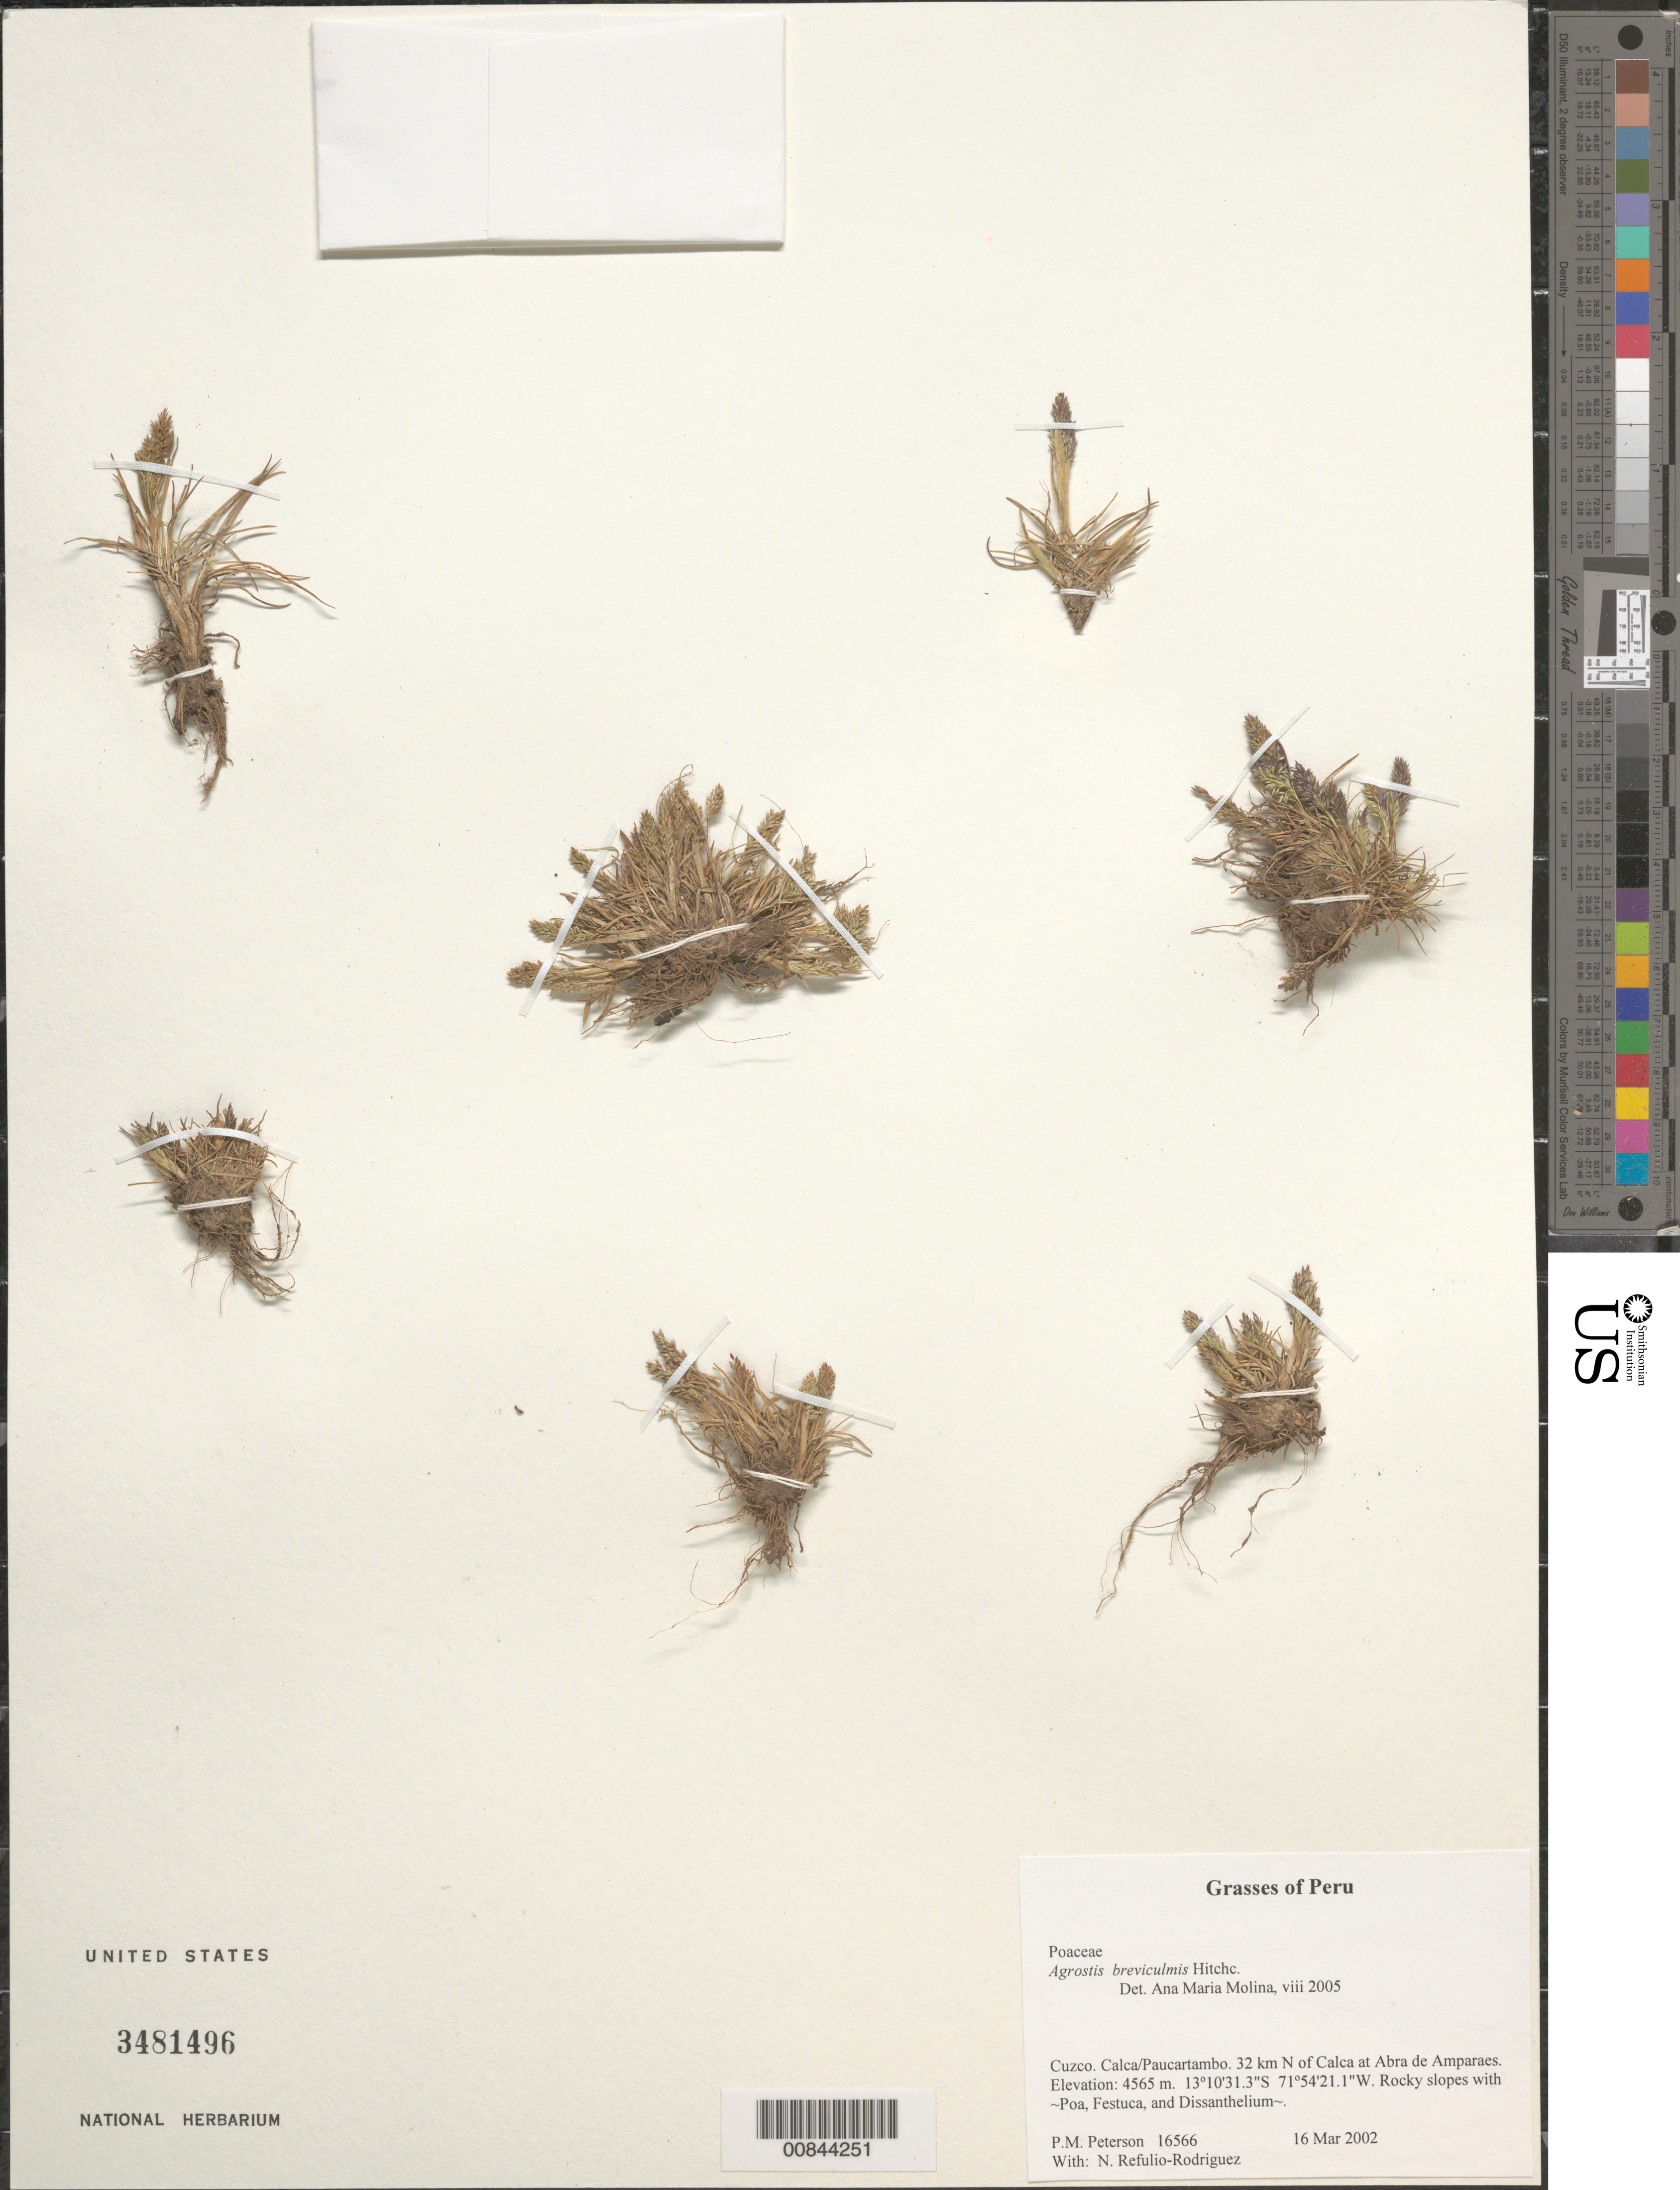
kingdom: Plantae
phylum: Tracheophyta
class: Liliopsida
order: Poales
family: Poaceae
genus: Agrostis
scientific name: Agrostis breviculmis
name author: Hitchc.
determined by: Molina, Ana M. de R.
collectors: P. M. Peterson & N. Refulio-Rodríguez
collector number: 16566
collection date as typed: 16 Mar 2002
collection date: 2002-03-16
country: Peru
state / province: Cusco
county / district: Calca/Paucartambo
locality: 32 km N of Calca at Abra de Amparaes.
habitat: Rocky slopes with ~Poa, Festuca, and Dissanthelium~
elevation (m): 4565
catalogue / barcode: US 3481496